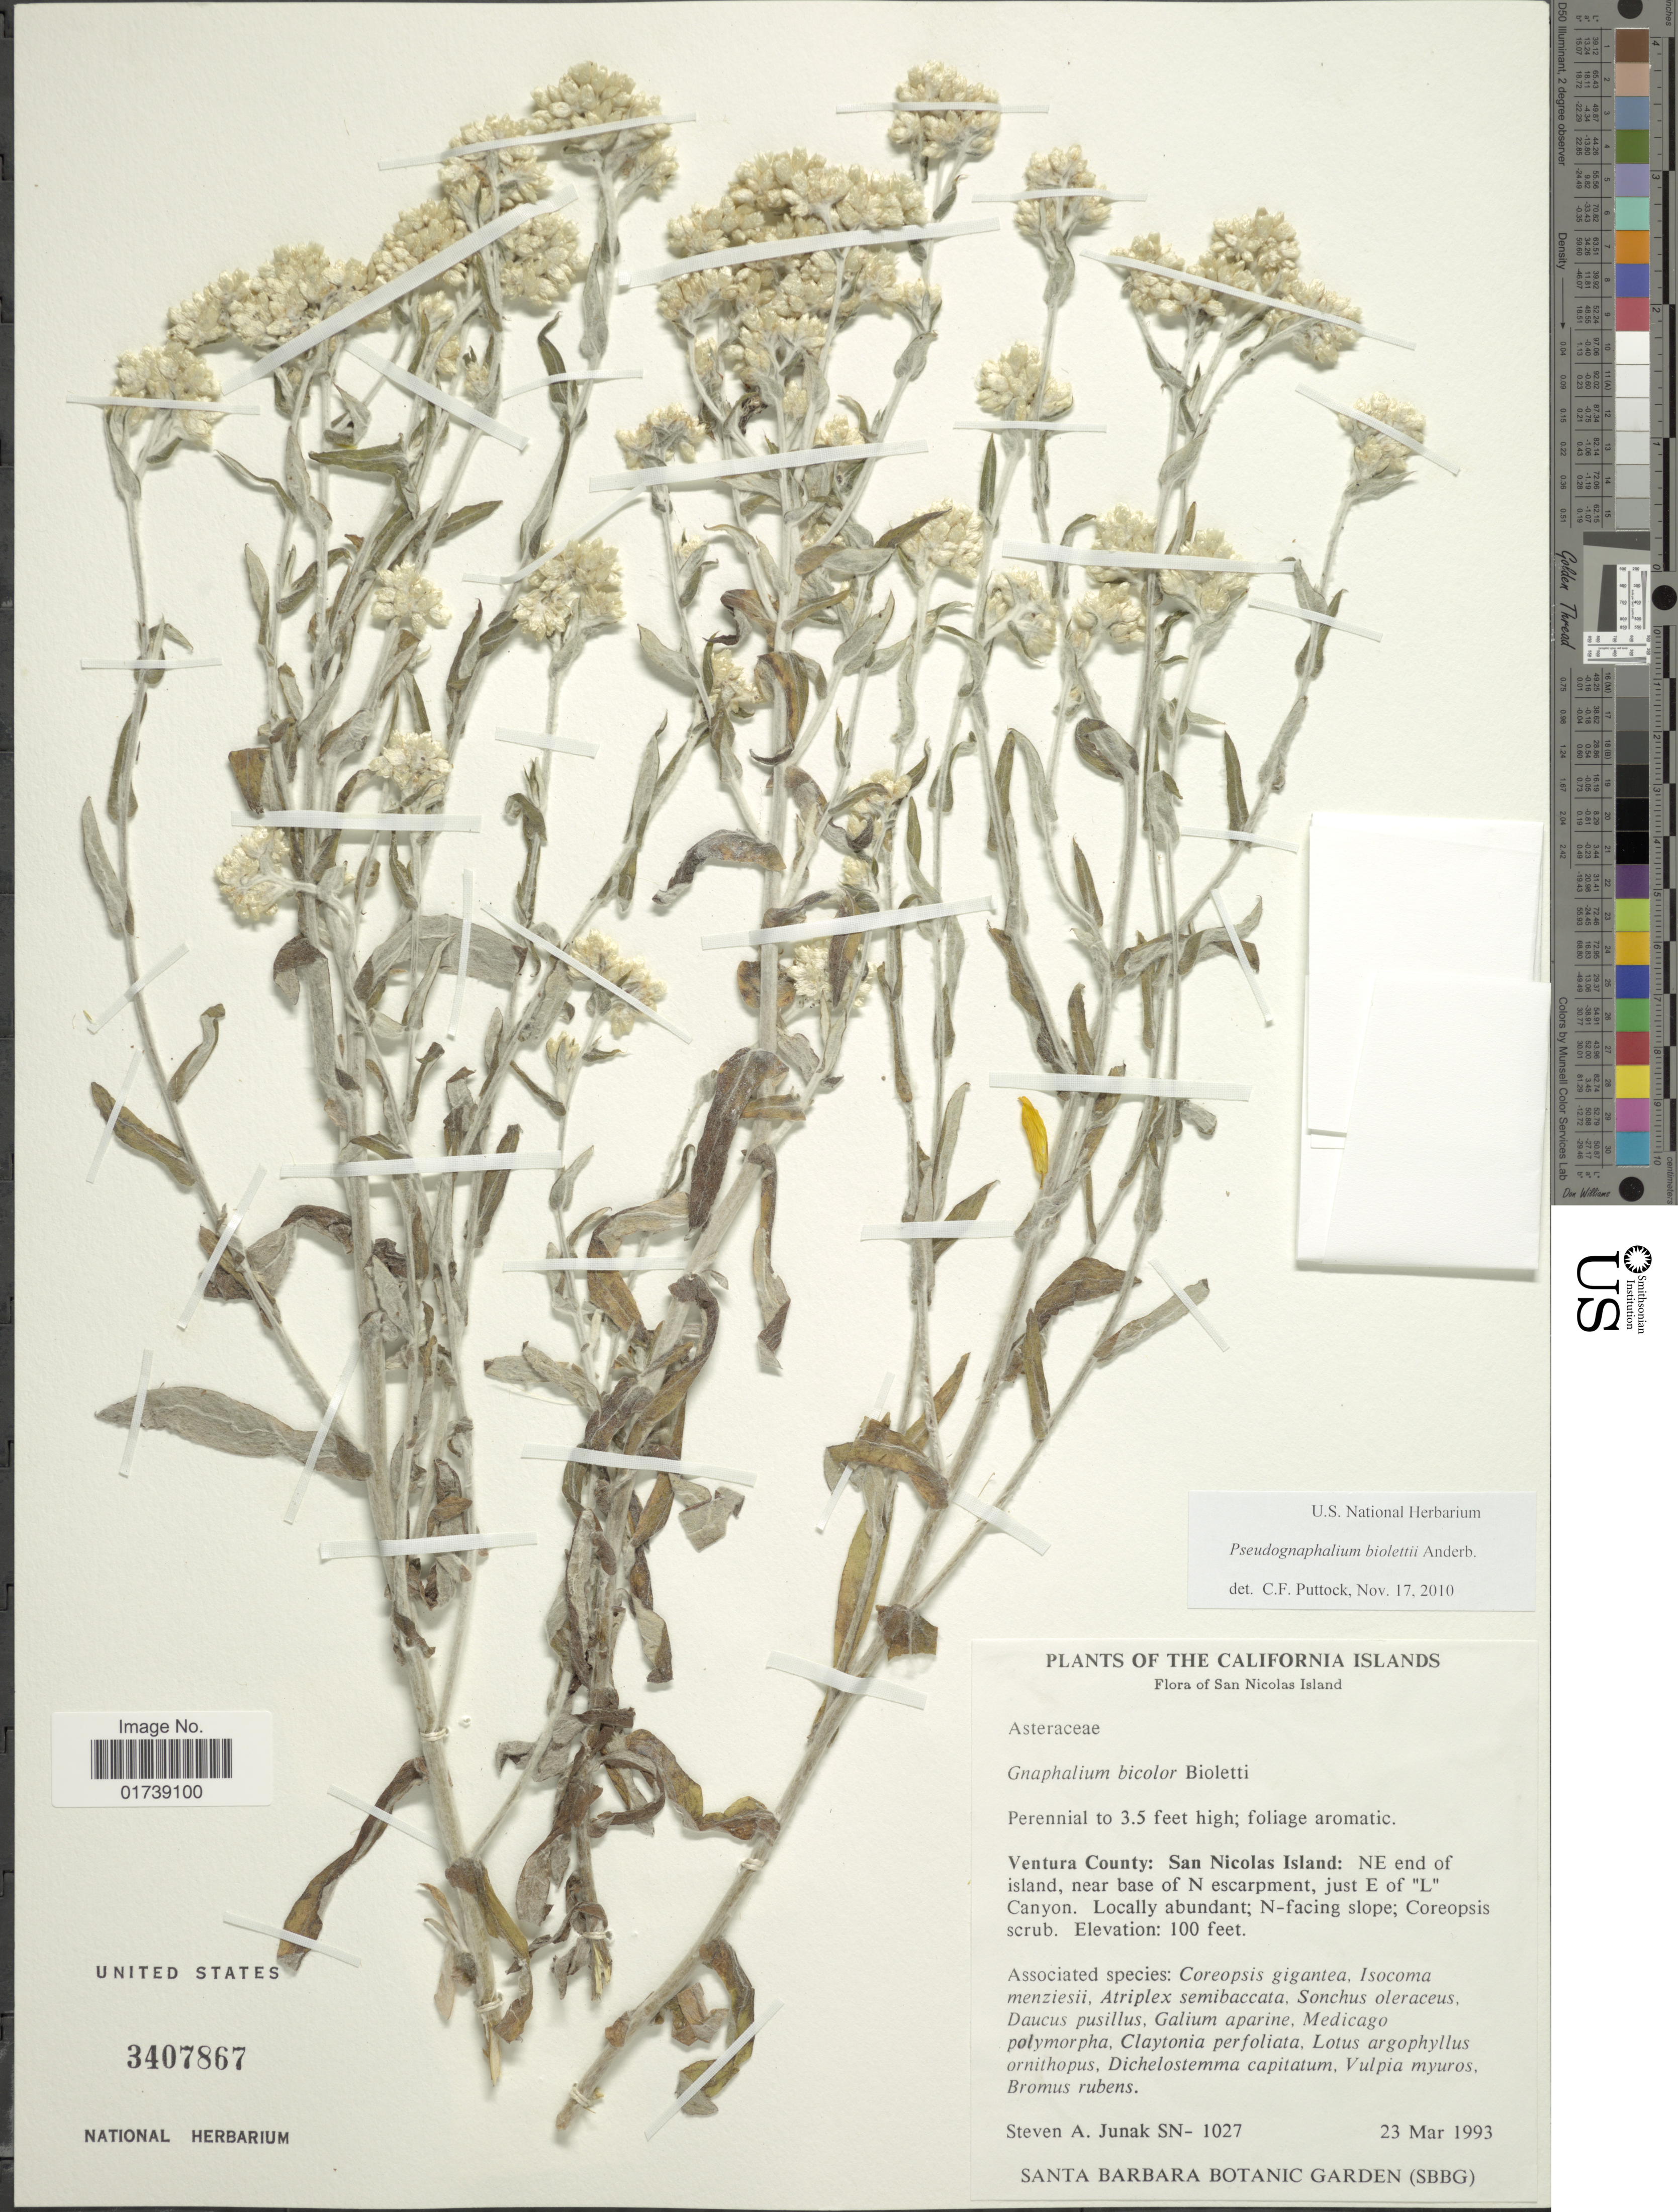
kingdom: Plantae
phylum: Tracheophyta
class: Magnoliopsida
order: Asterales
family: Asteraceae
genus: Pseudognaphalium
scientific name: Pseudognaphalium biolettii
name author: Anderb.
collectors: S. Junak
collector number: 1027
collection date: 1993-03-23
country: United States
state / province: California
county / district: Ventura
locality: California Islands, Ventura County: San Nicolas Island: NE end ofisland, near base of N escarpment, just E of "L" Canyon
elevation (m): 30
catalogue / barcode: US 3407867